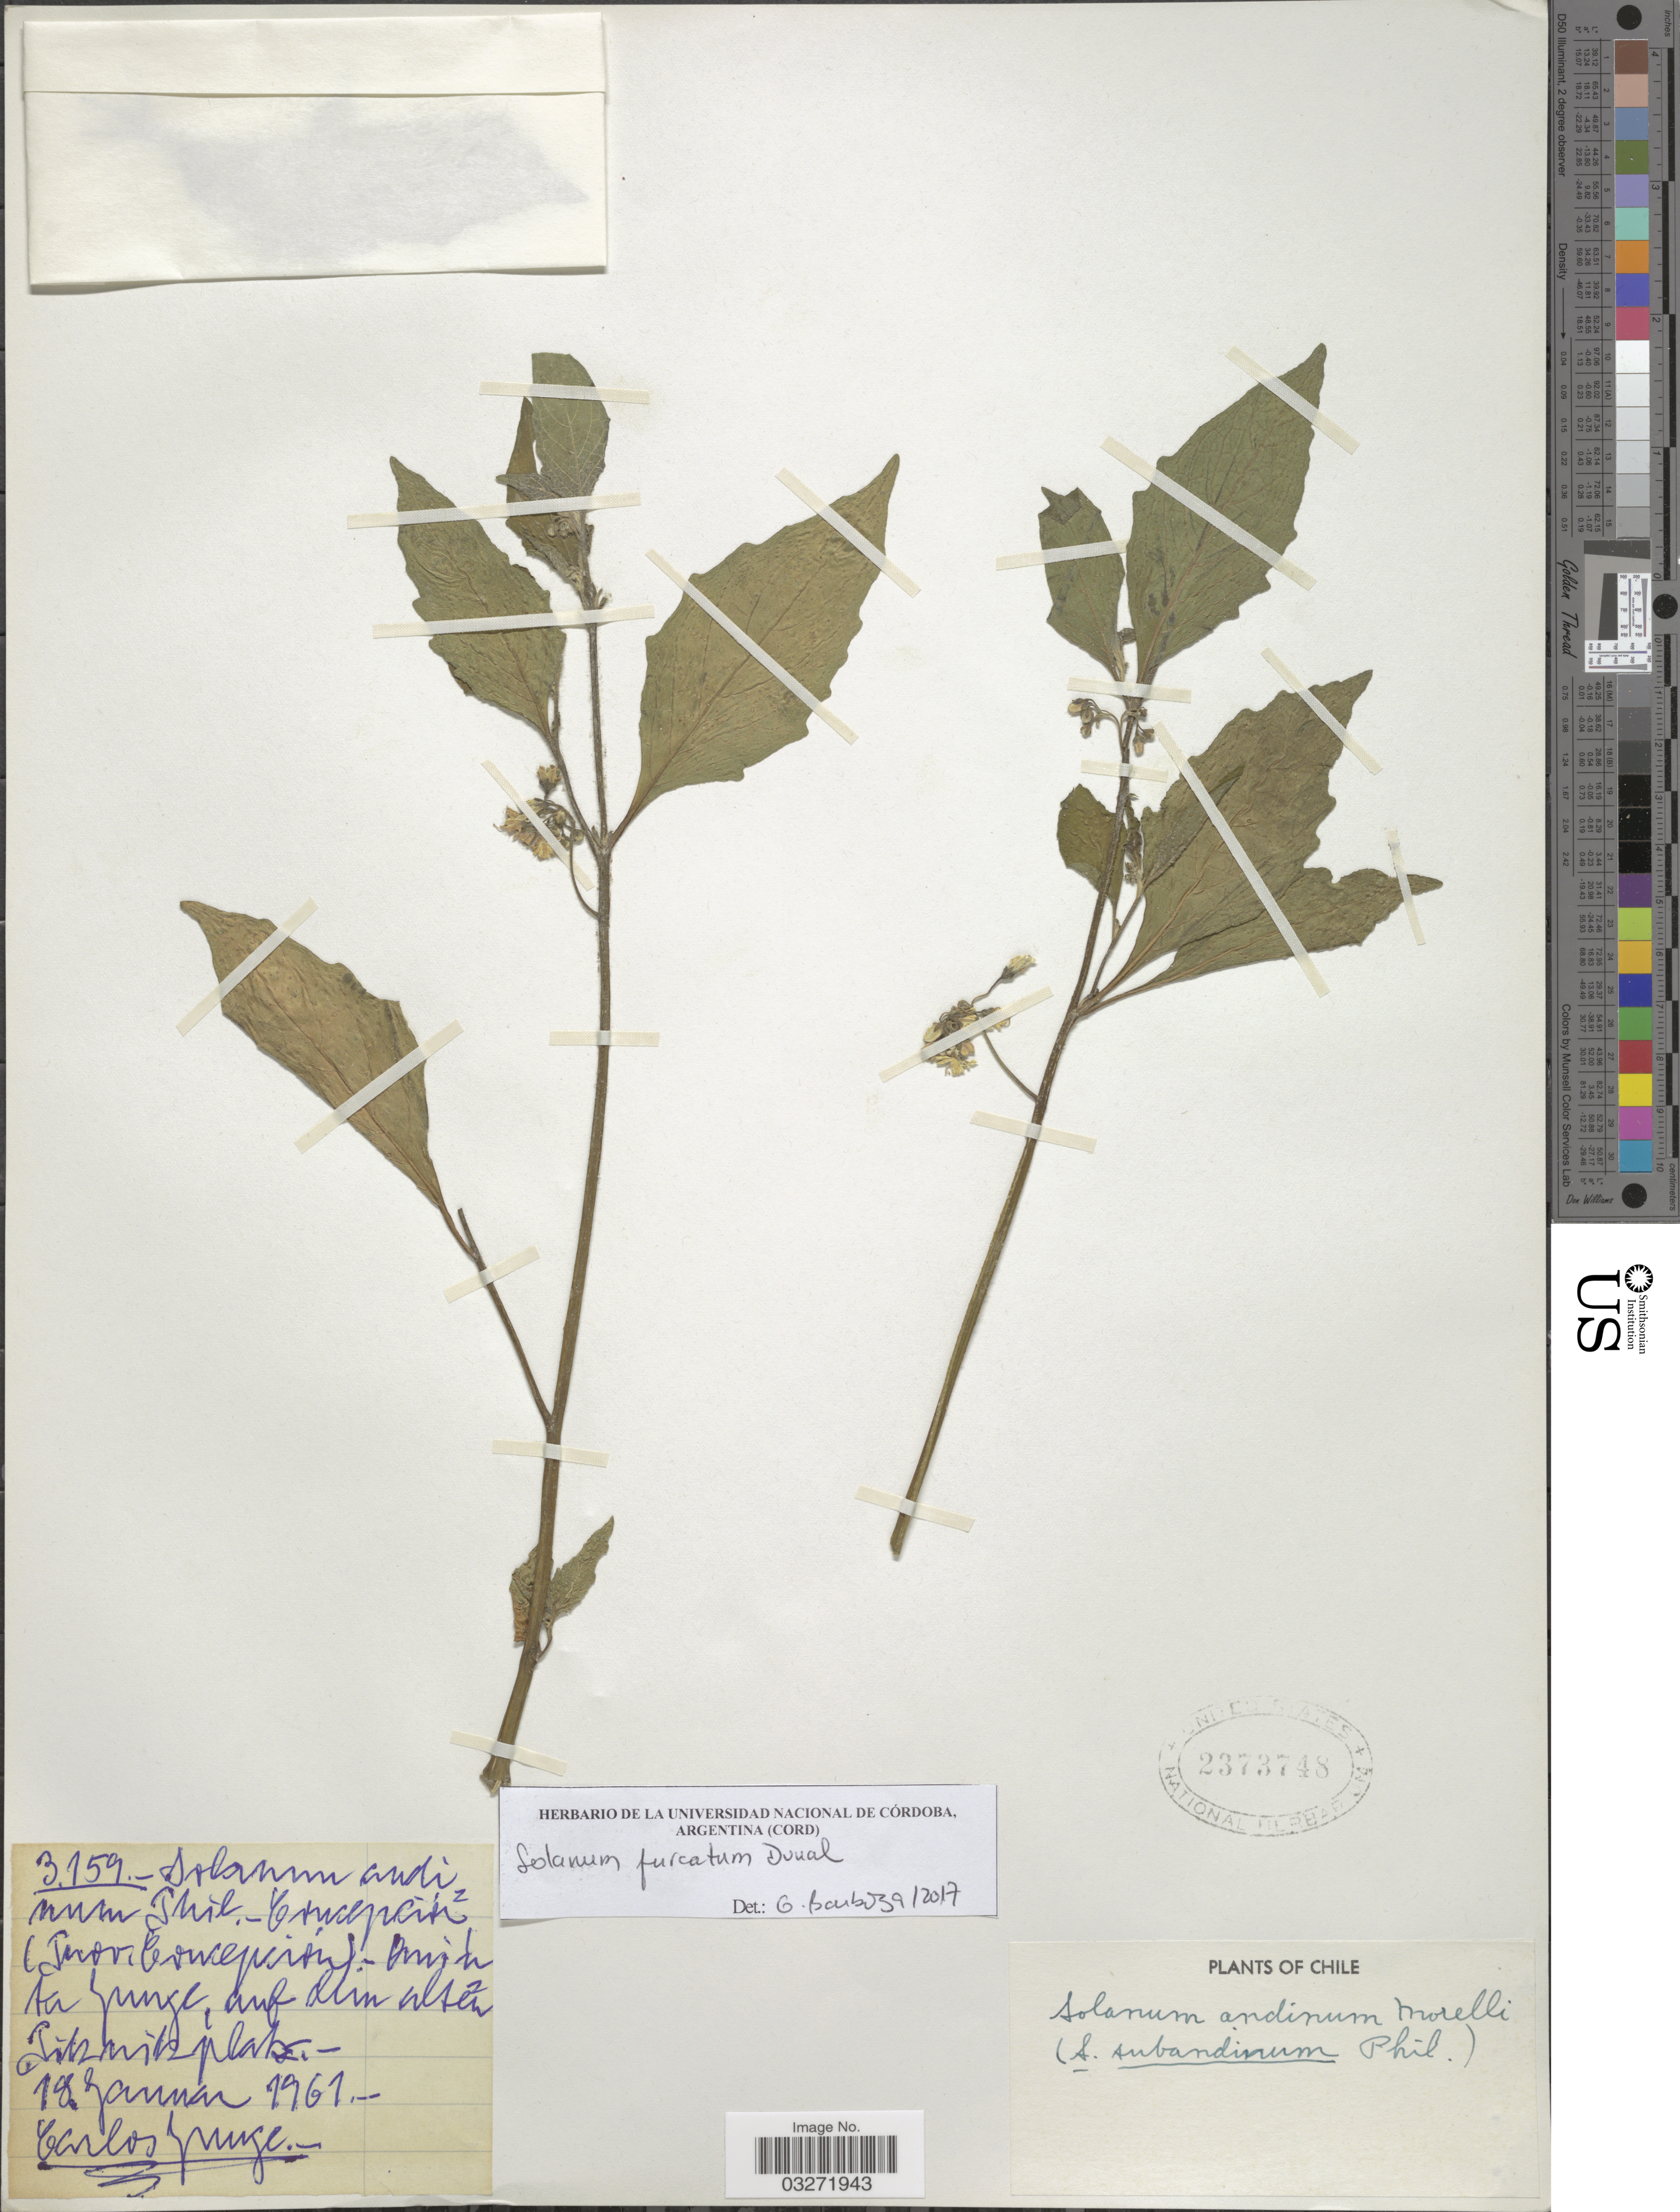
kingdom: Plantae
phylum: Tracheophyta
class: Magnoliopsida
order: Solanales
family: Solanaceae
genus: Solanum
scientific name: Solanum furcatum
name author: Dunal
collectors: C. Junge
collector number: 3159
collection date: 1961-01-18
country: Chile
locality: Concepción - (Prov. Concepción) - Ongtita Junge, auf dim uten Titznitzplats. [interpreted]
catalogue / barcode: US 2373748